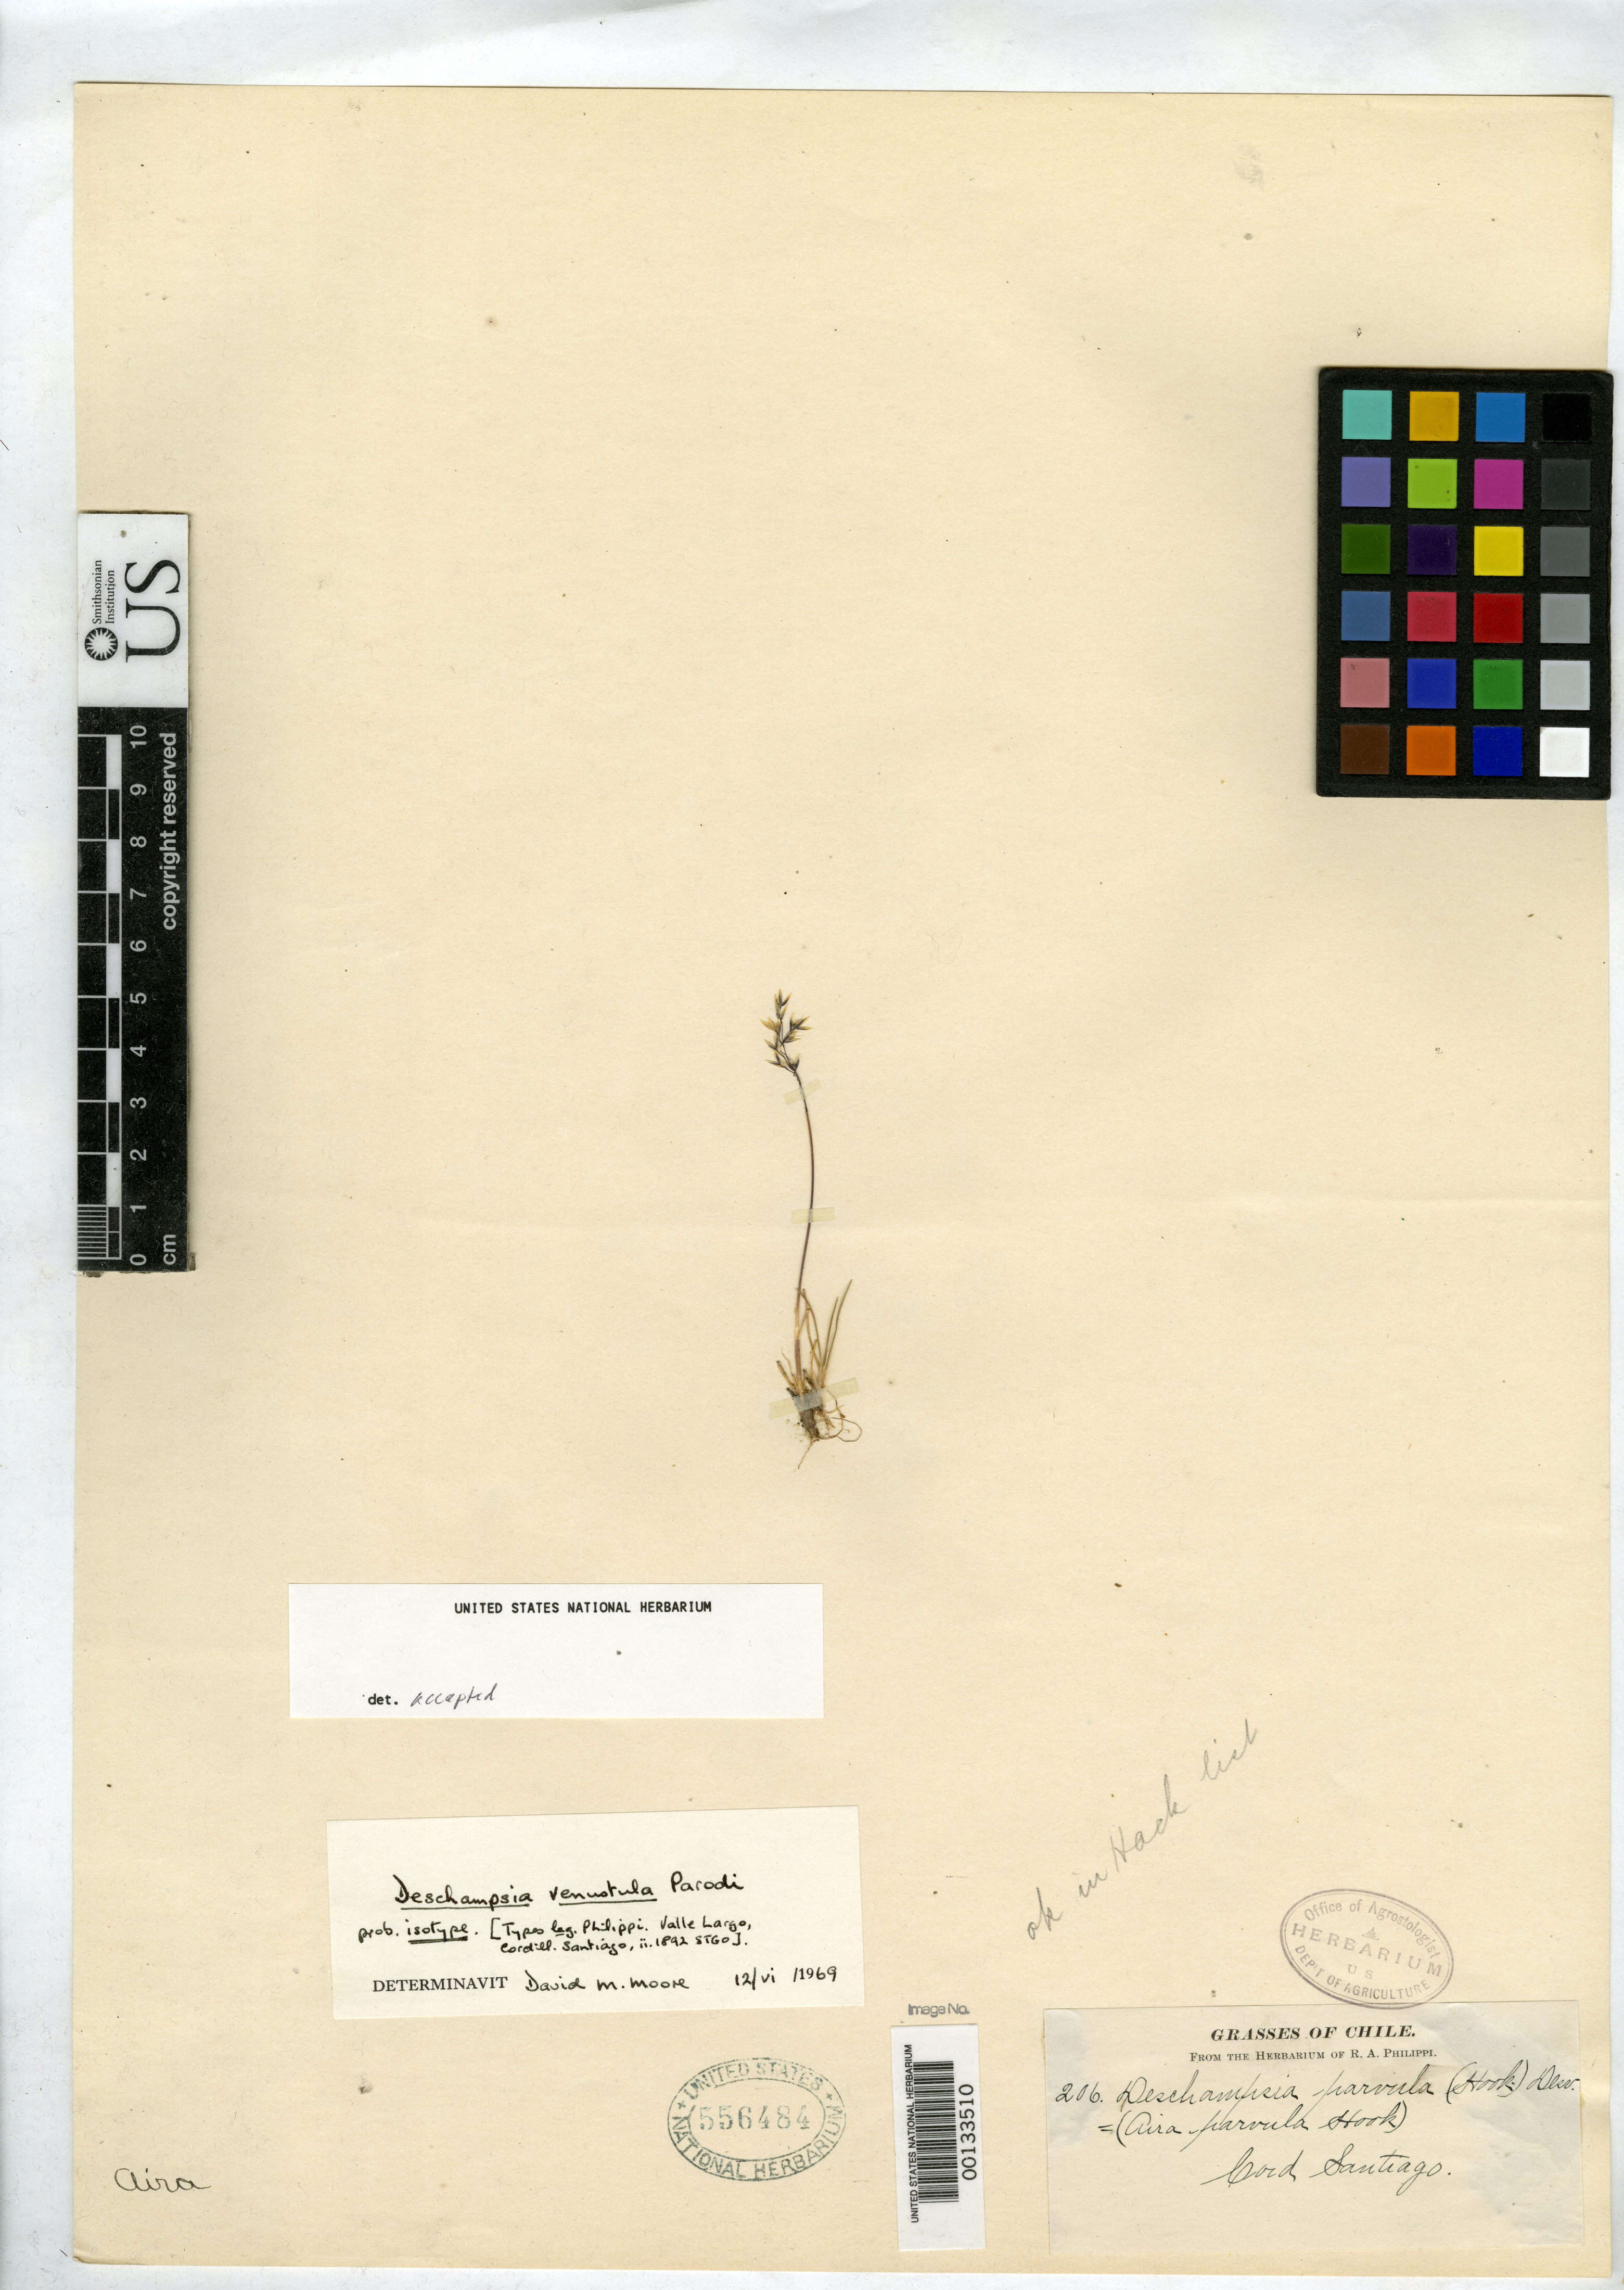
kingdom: Plantae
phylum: Tracheophyta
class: Liliopsida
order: Poales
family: Poaceae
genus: Deschampsia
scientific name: Deschampsia venustula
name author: Parodi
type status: Isotype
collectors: R. A. Philippi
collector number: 206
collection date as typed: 1892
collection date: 1892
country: Chile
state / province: Región Metropolitana (RM)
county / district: Santiago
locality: Cord. Santiago Valle Largo.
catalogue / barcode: US 556484